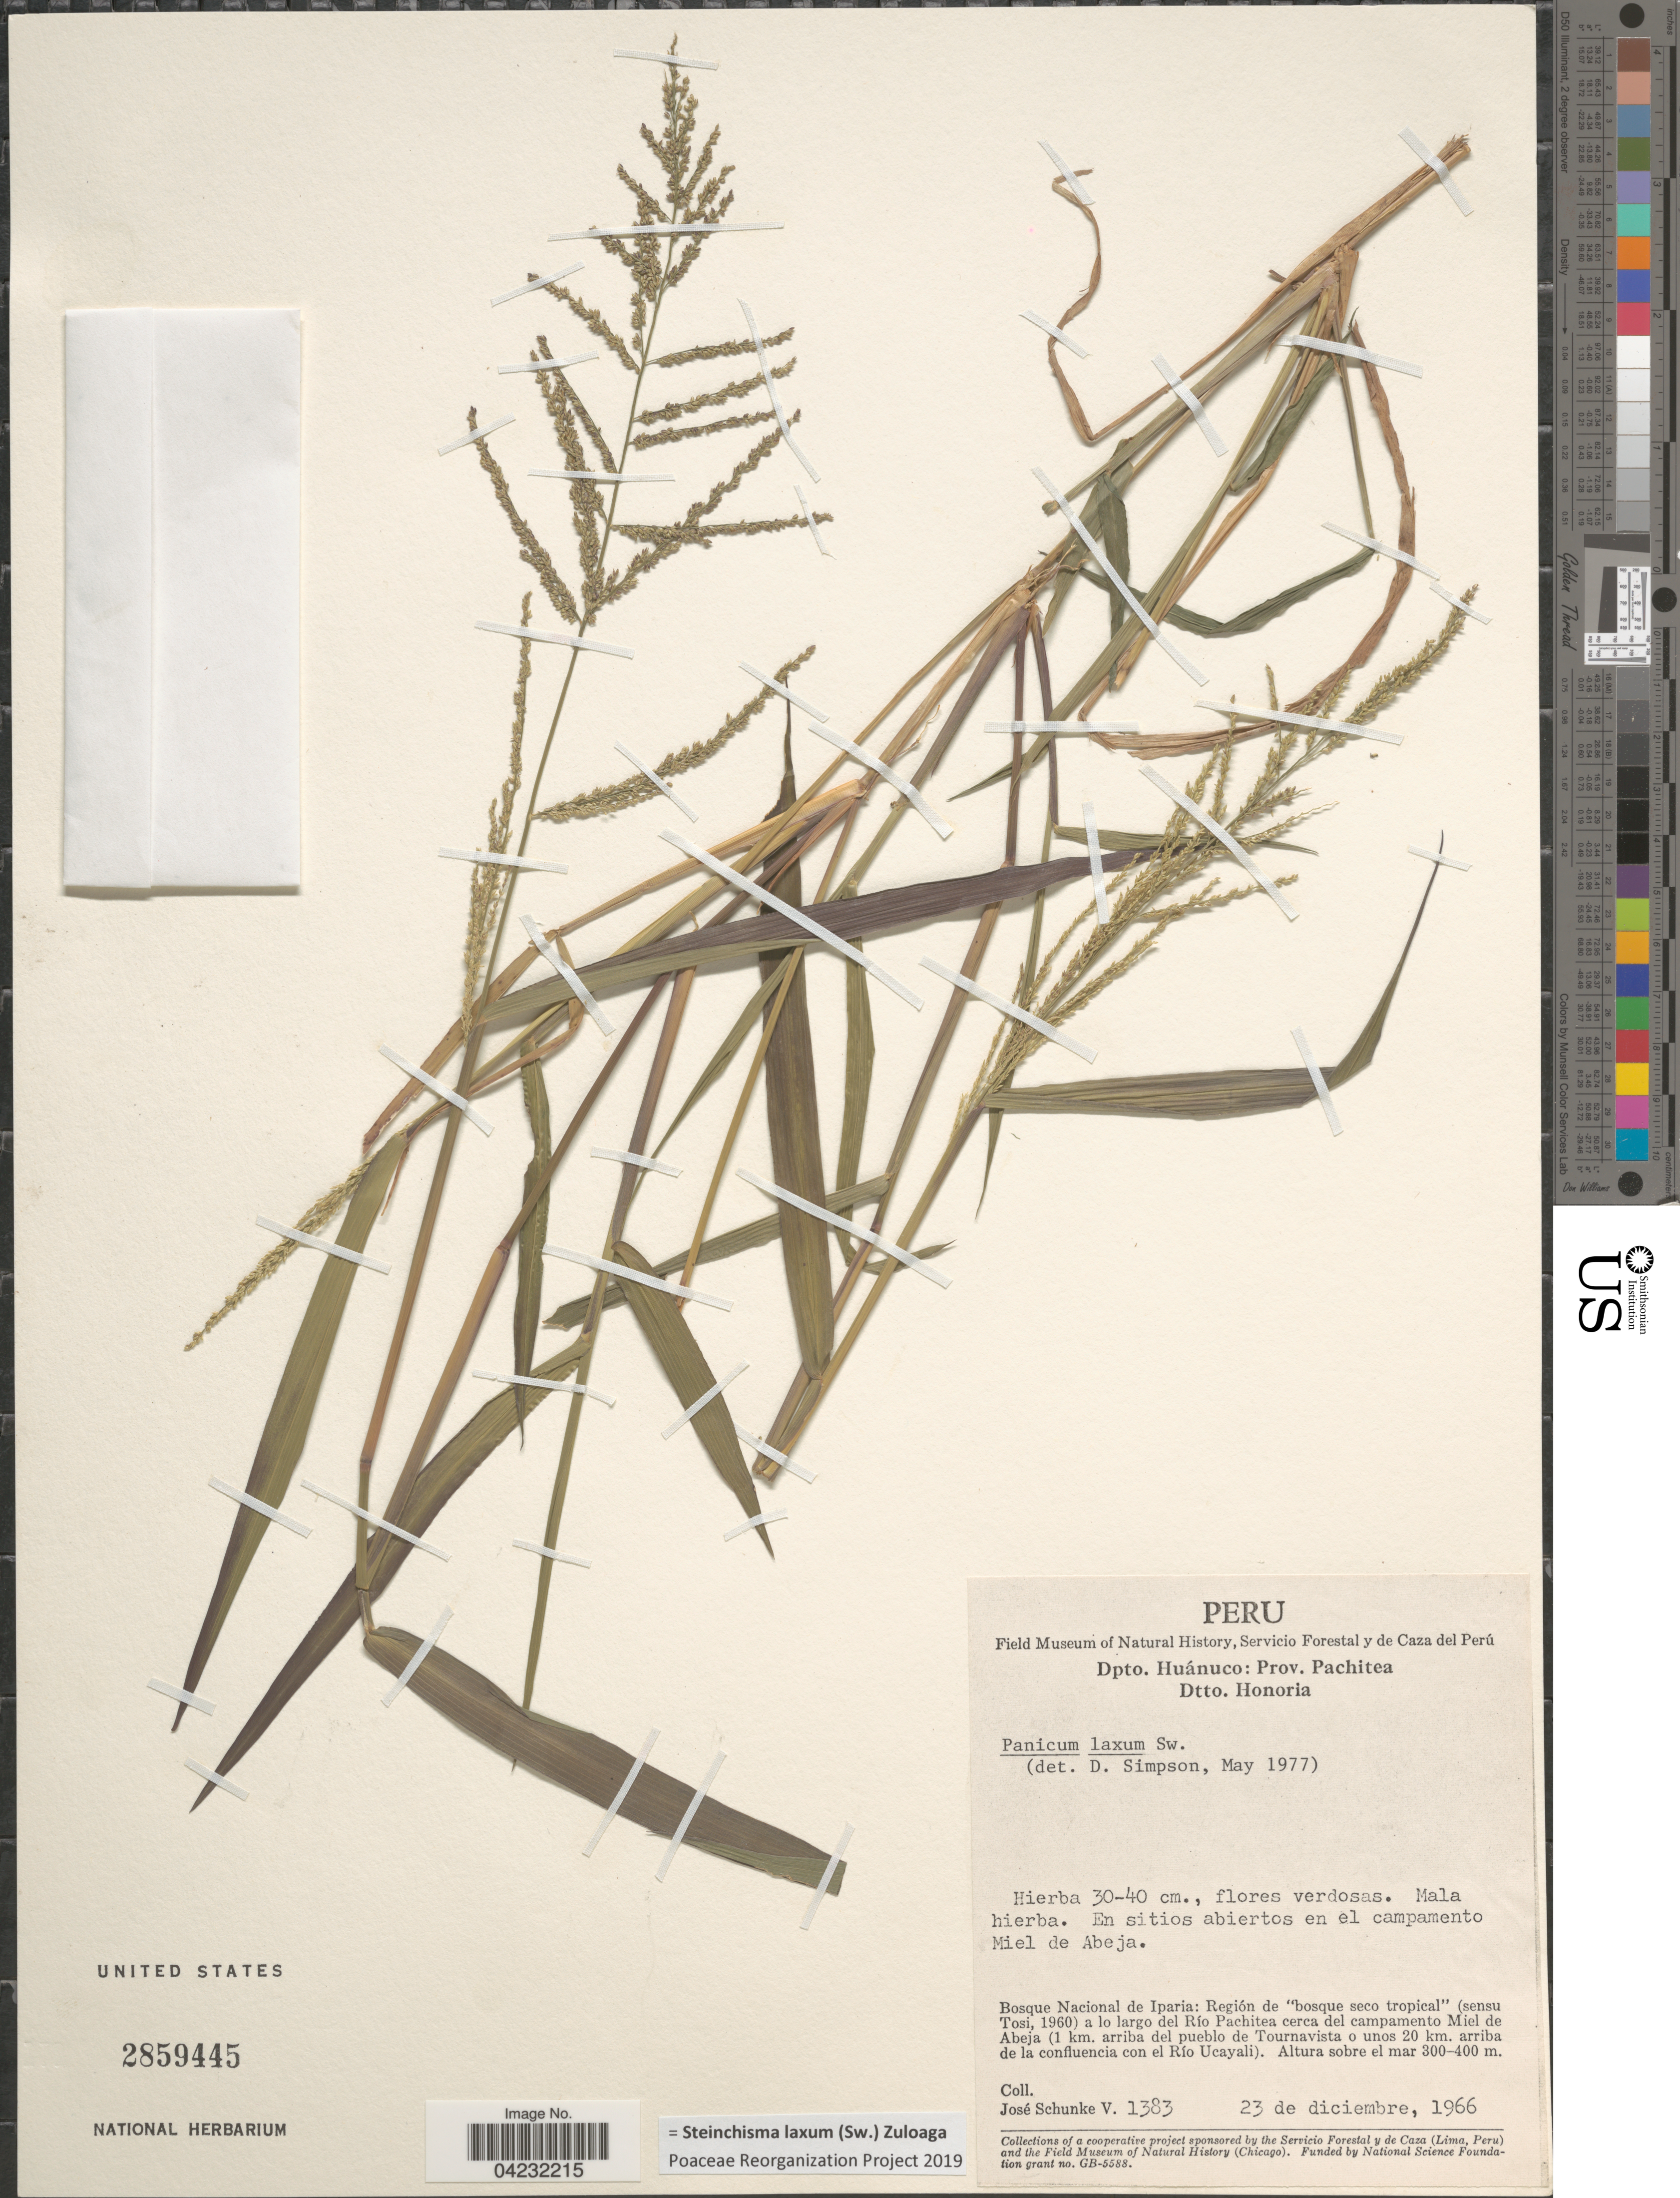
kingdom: Plantae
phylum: Tracheophyta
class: Liliopsida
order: Poales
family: Poaceae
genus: Steinchisma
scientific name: Steinchisma laxum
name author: (Sw.) Zuloaga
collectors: J. Schunke Vigo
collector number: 1383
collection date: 1966-12-23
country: Peru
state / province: Huánuco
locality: Dpto. Huánuco: Prov. Pachitea. Dtto. Honoria. En sitios abiertos en el campamento Miel de Abeja. Bosque Nacional de Iparia: Región de "bosque seco tropical" (sensu Tosi, 1960) a lo largo del Río Pachitea cerca del campamento Miel de Abeja (1 km. arriba del pueblo de Tournavista o unos 20 km. arriba de la confluencia con el Río Ucayali).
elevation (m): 300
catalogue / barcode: US 2859445